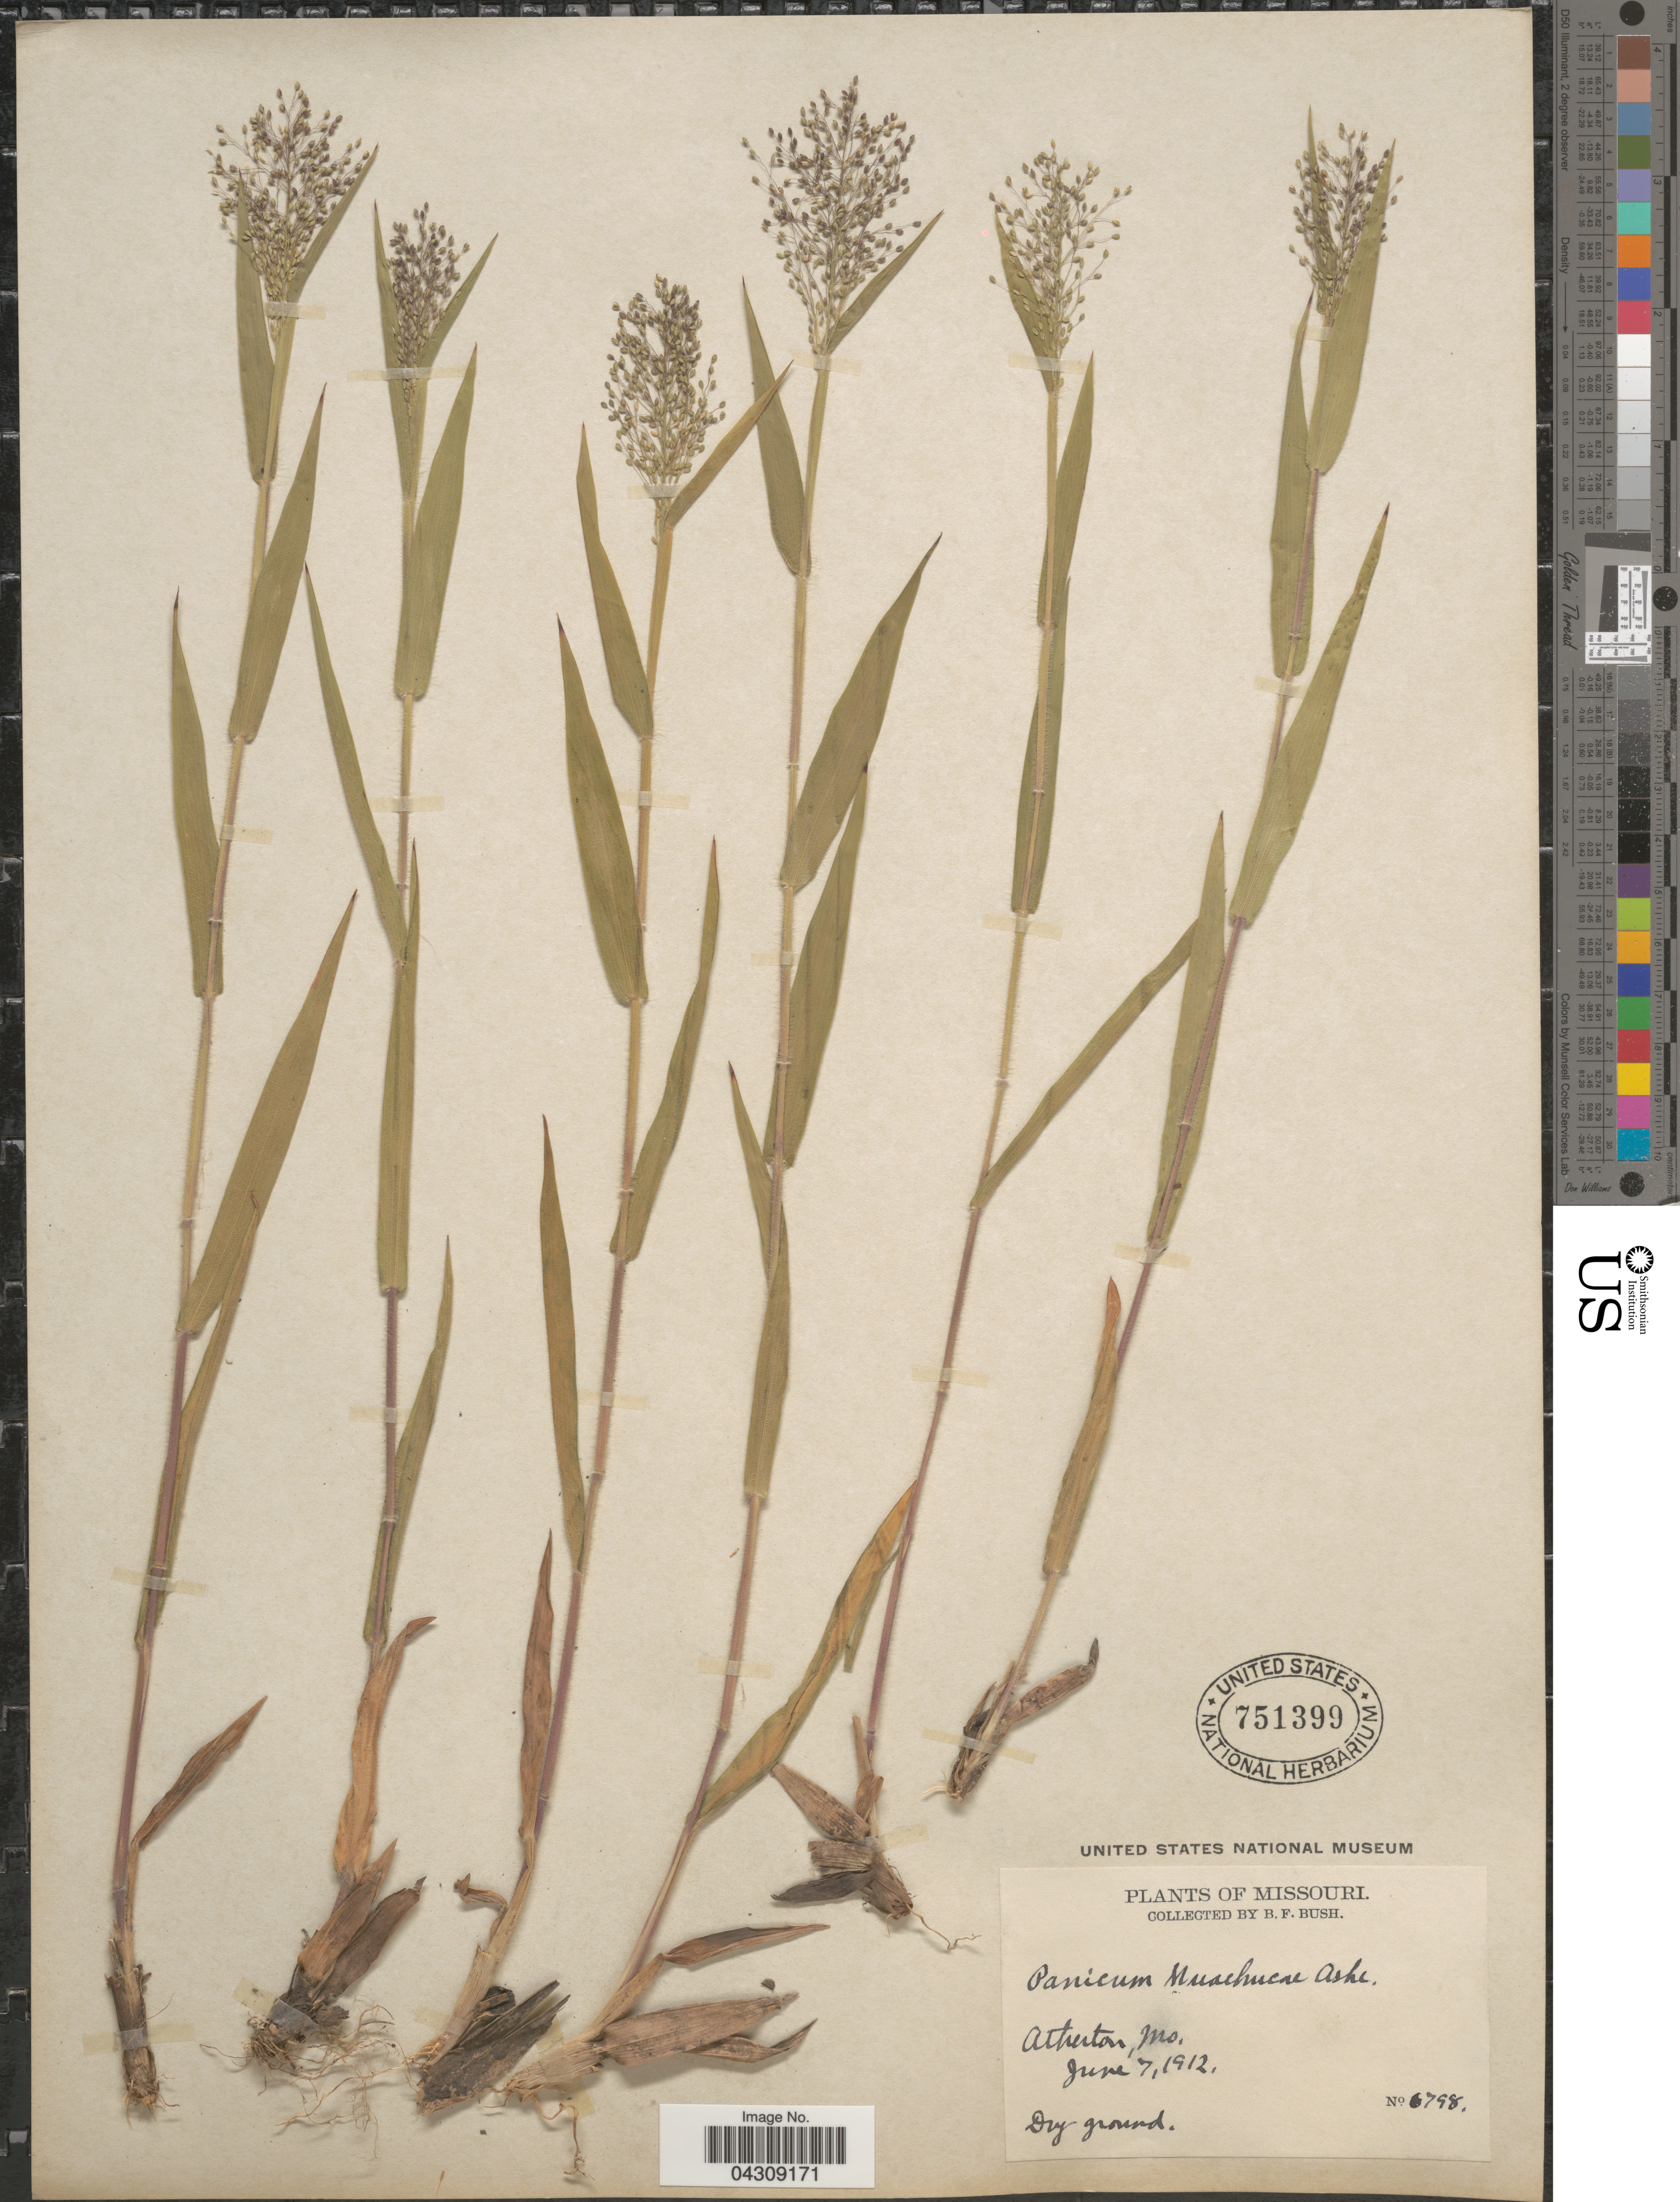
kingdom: Plantae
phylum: Tracheophyta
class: Liliopsida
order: Poales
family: Poaceae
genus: Dichanthelium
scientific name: Dichanthelium acuminatum var. acuminatum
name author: (Sw.) Gould & C.A. Clark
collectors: B. F. Bush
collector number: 6798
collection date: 1912-06-07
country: United States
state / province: Missouri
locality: Atherton.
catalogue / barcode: US 751399